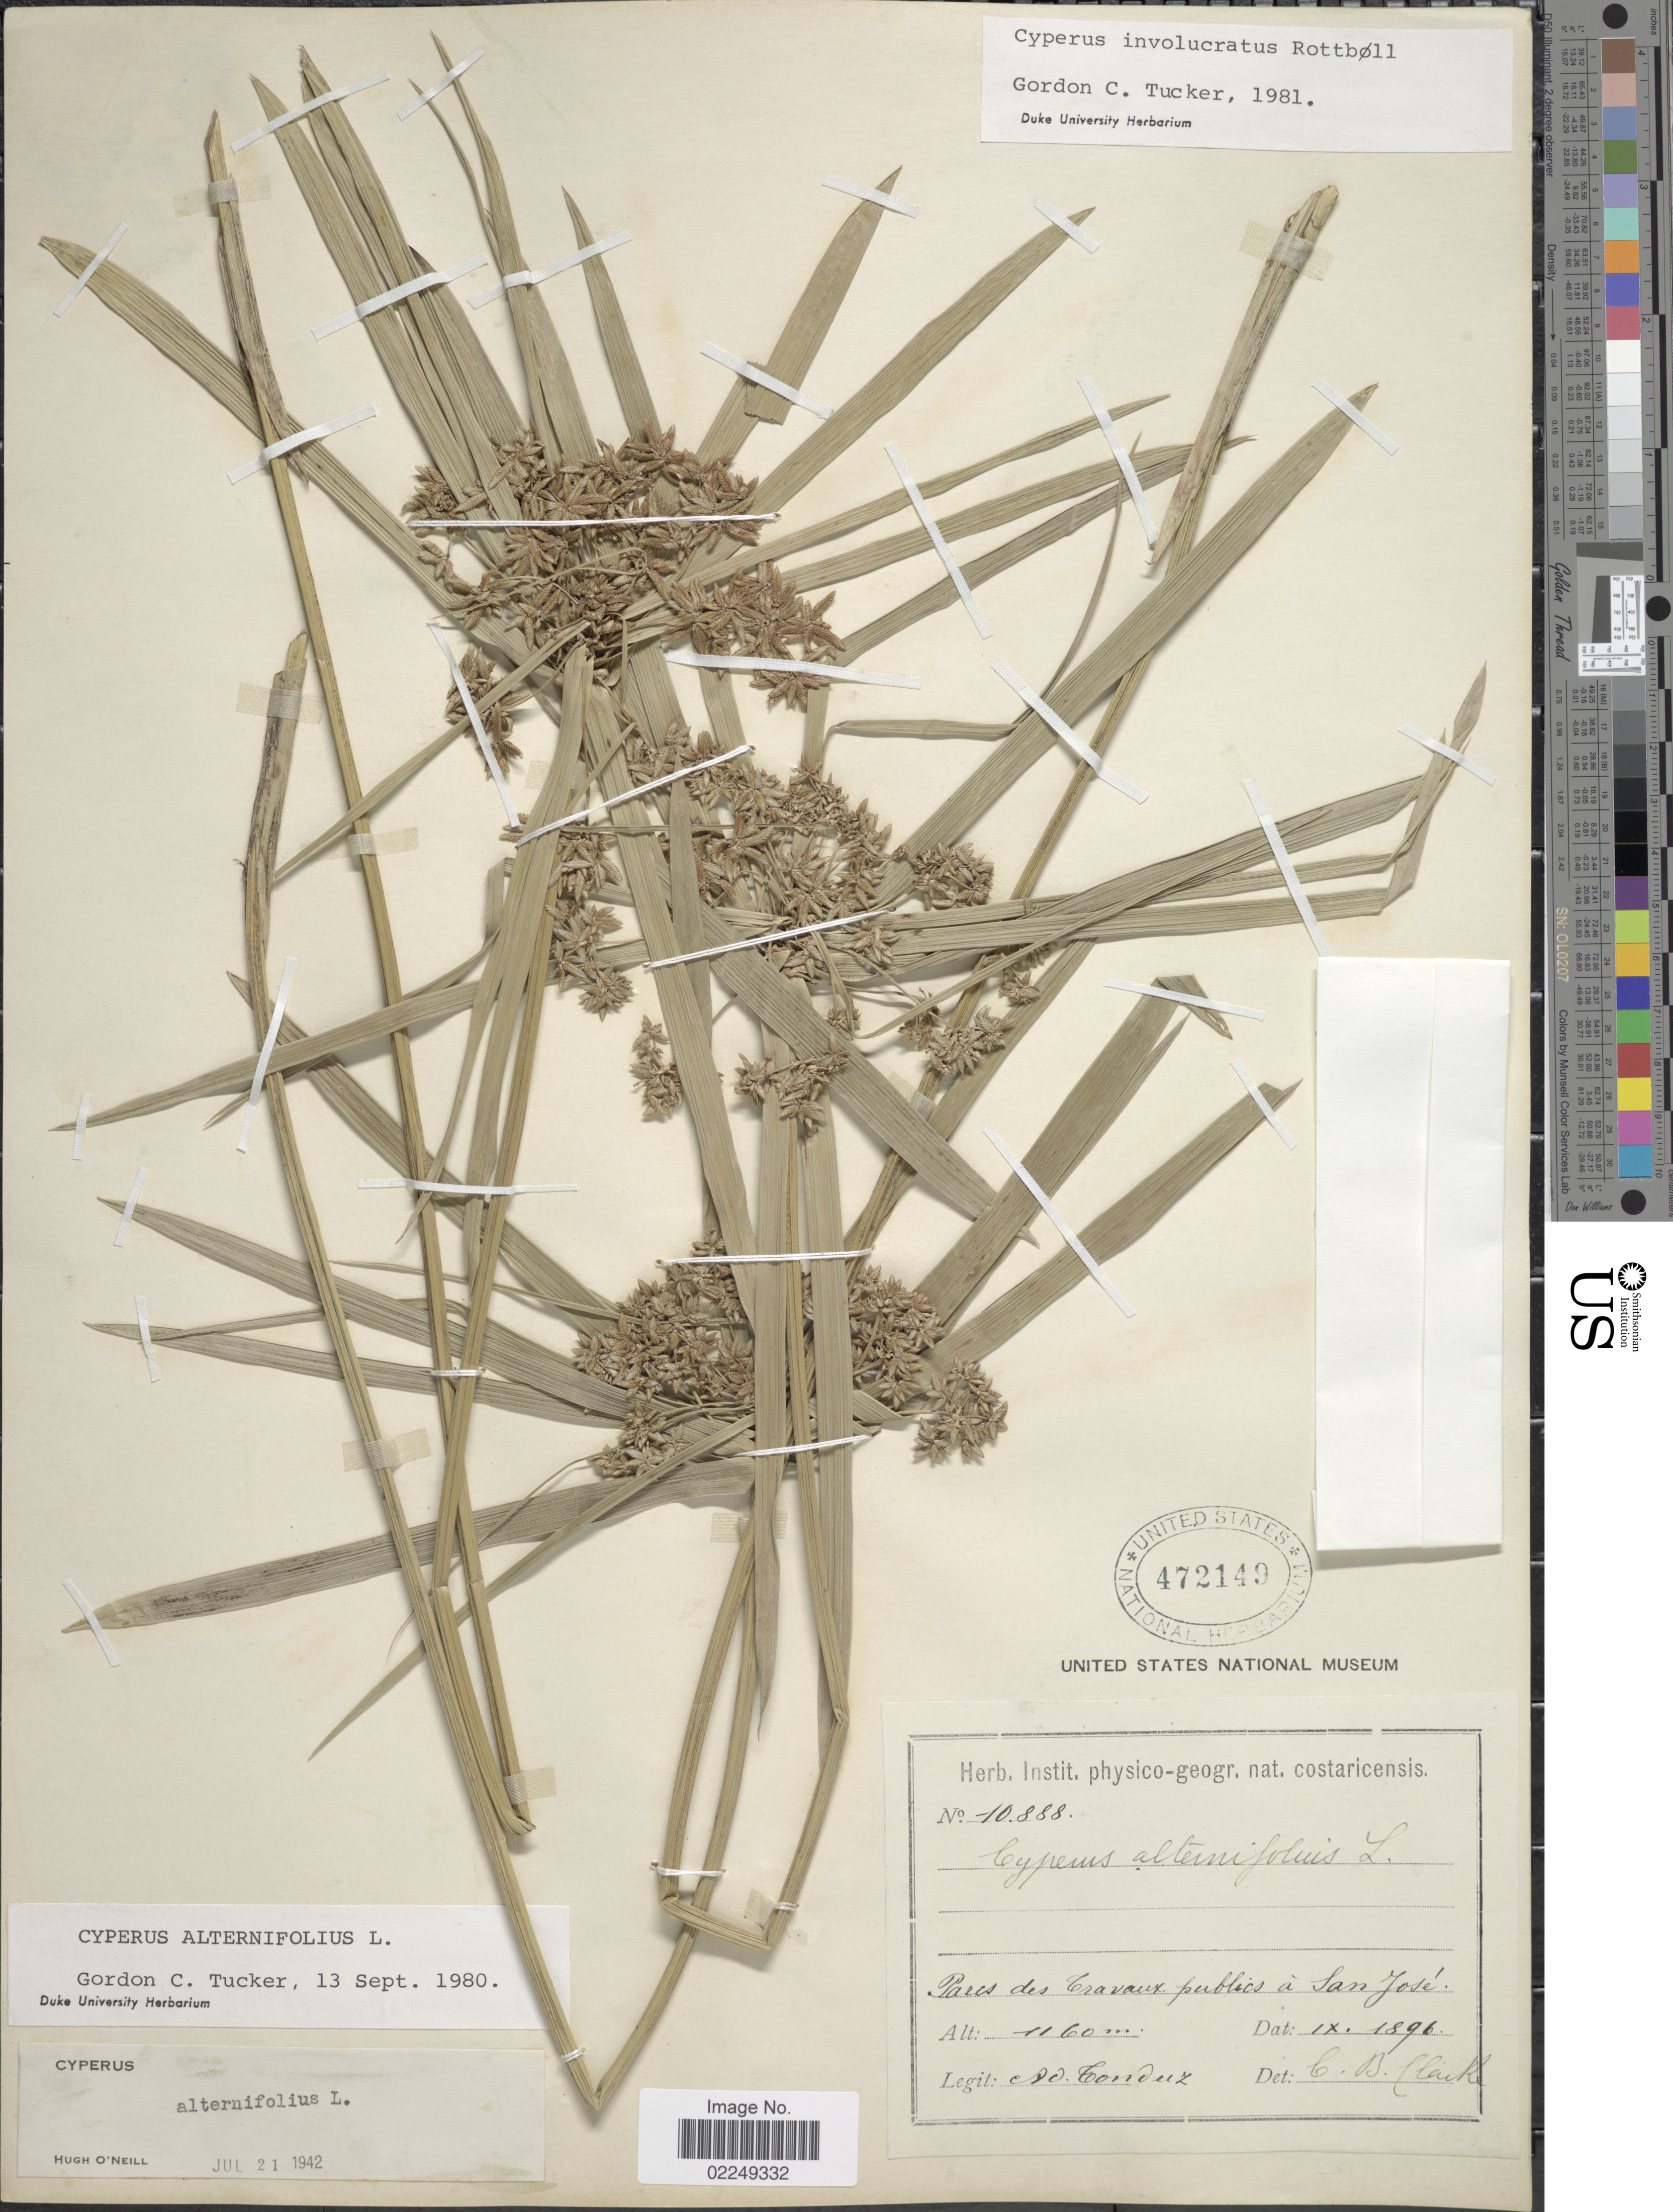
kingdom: Plantae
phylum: Tracheophyta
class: Liliopsida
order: Poales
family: Cyperaceae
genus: Cyperus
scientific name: Cyperus involucratus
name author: Rottb.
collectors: A. Tonduz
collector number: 10888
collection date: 1896-09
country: Costa Rica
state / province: San José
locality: Parcs des Cravaux publics a San Jose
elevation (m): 1160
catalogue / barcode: US 472149